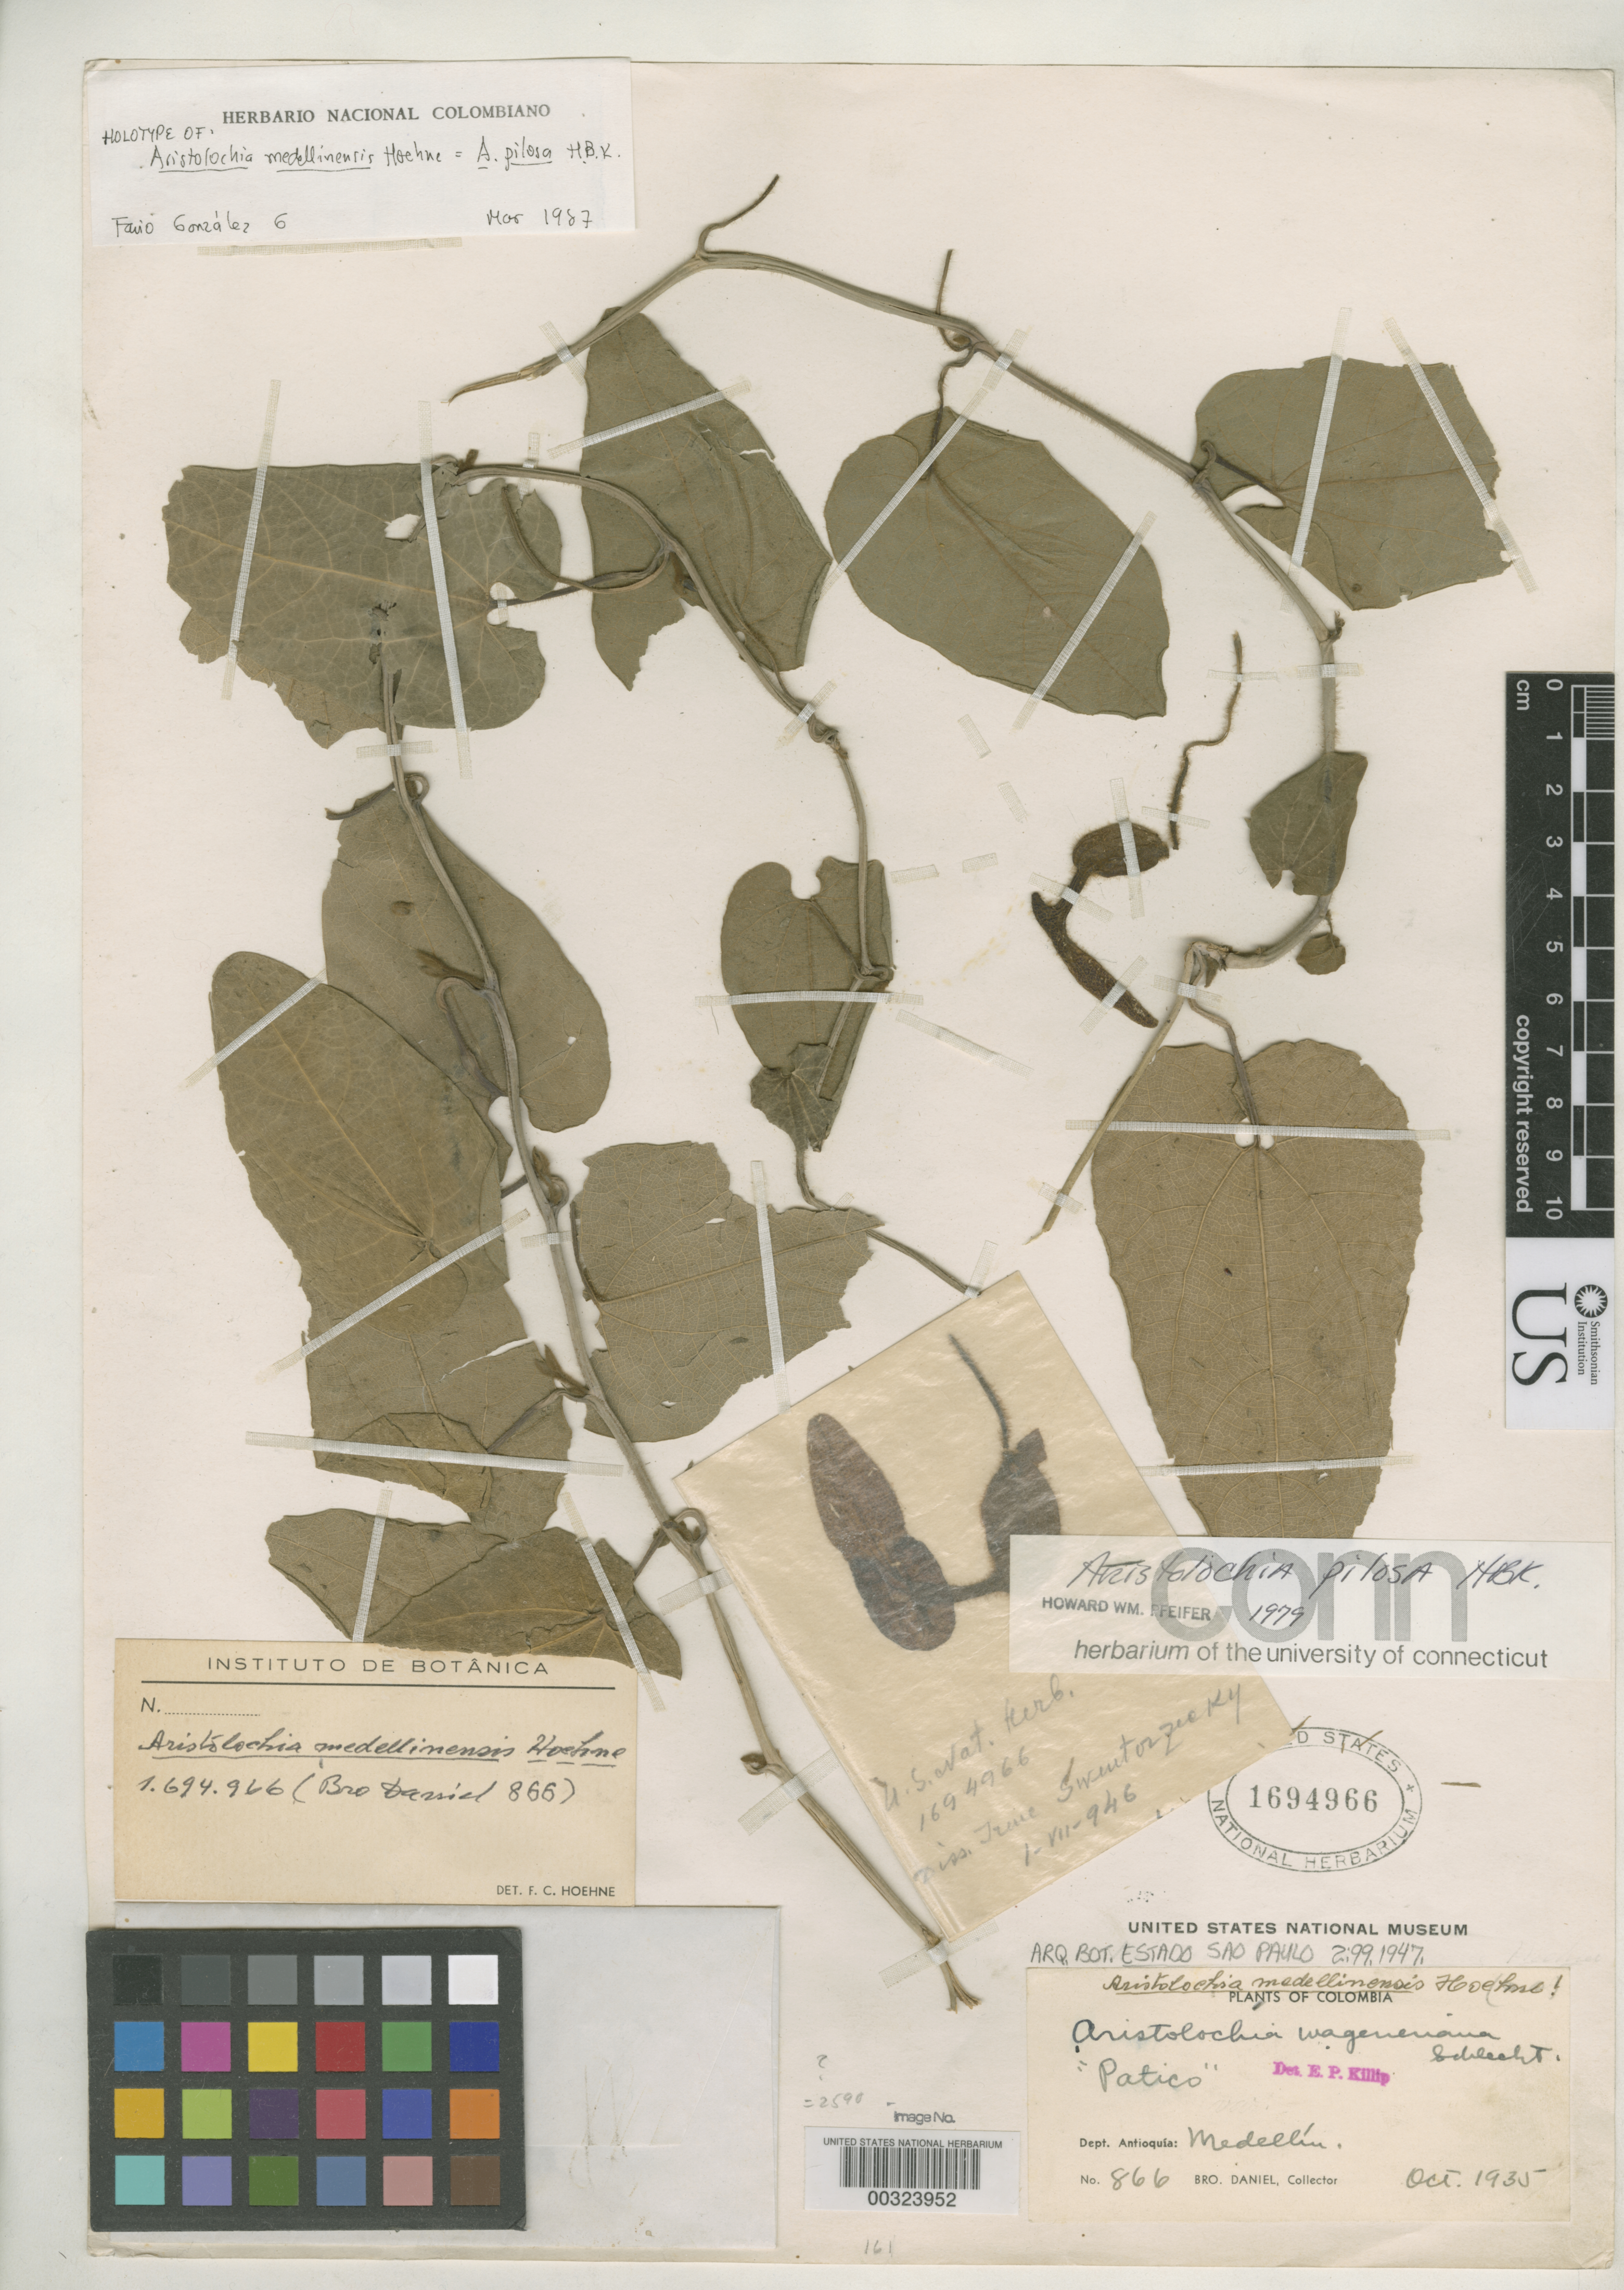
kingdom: Plantae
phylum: Tracheophyta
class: Magnoliopsida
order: Piperales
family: Aristolochiaceae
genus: Aristolochia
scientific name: Aristolochia medellinensis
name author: Hoehne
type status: Holotype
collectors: Bro. Daniel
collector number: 866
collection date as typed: Oct 1935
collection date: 1935-10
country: Colombia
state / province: Antioquia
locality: Medellin.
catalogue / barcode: US 1694966